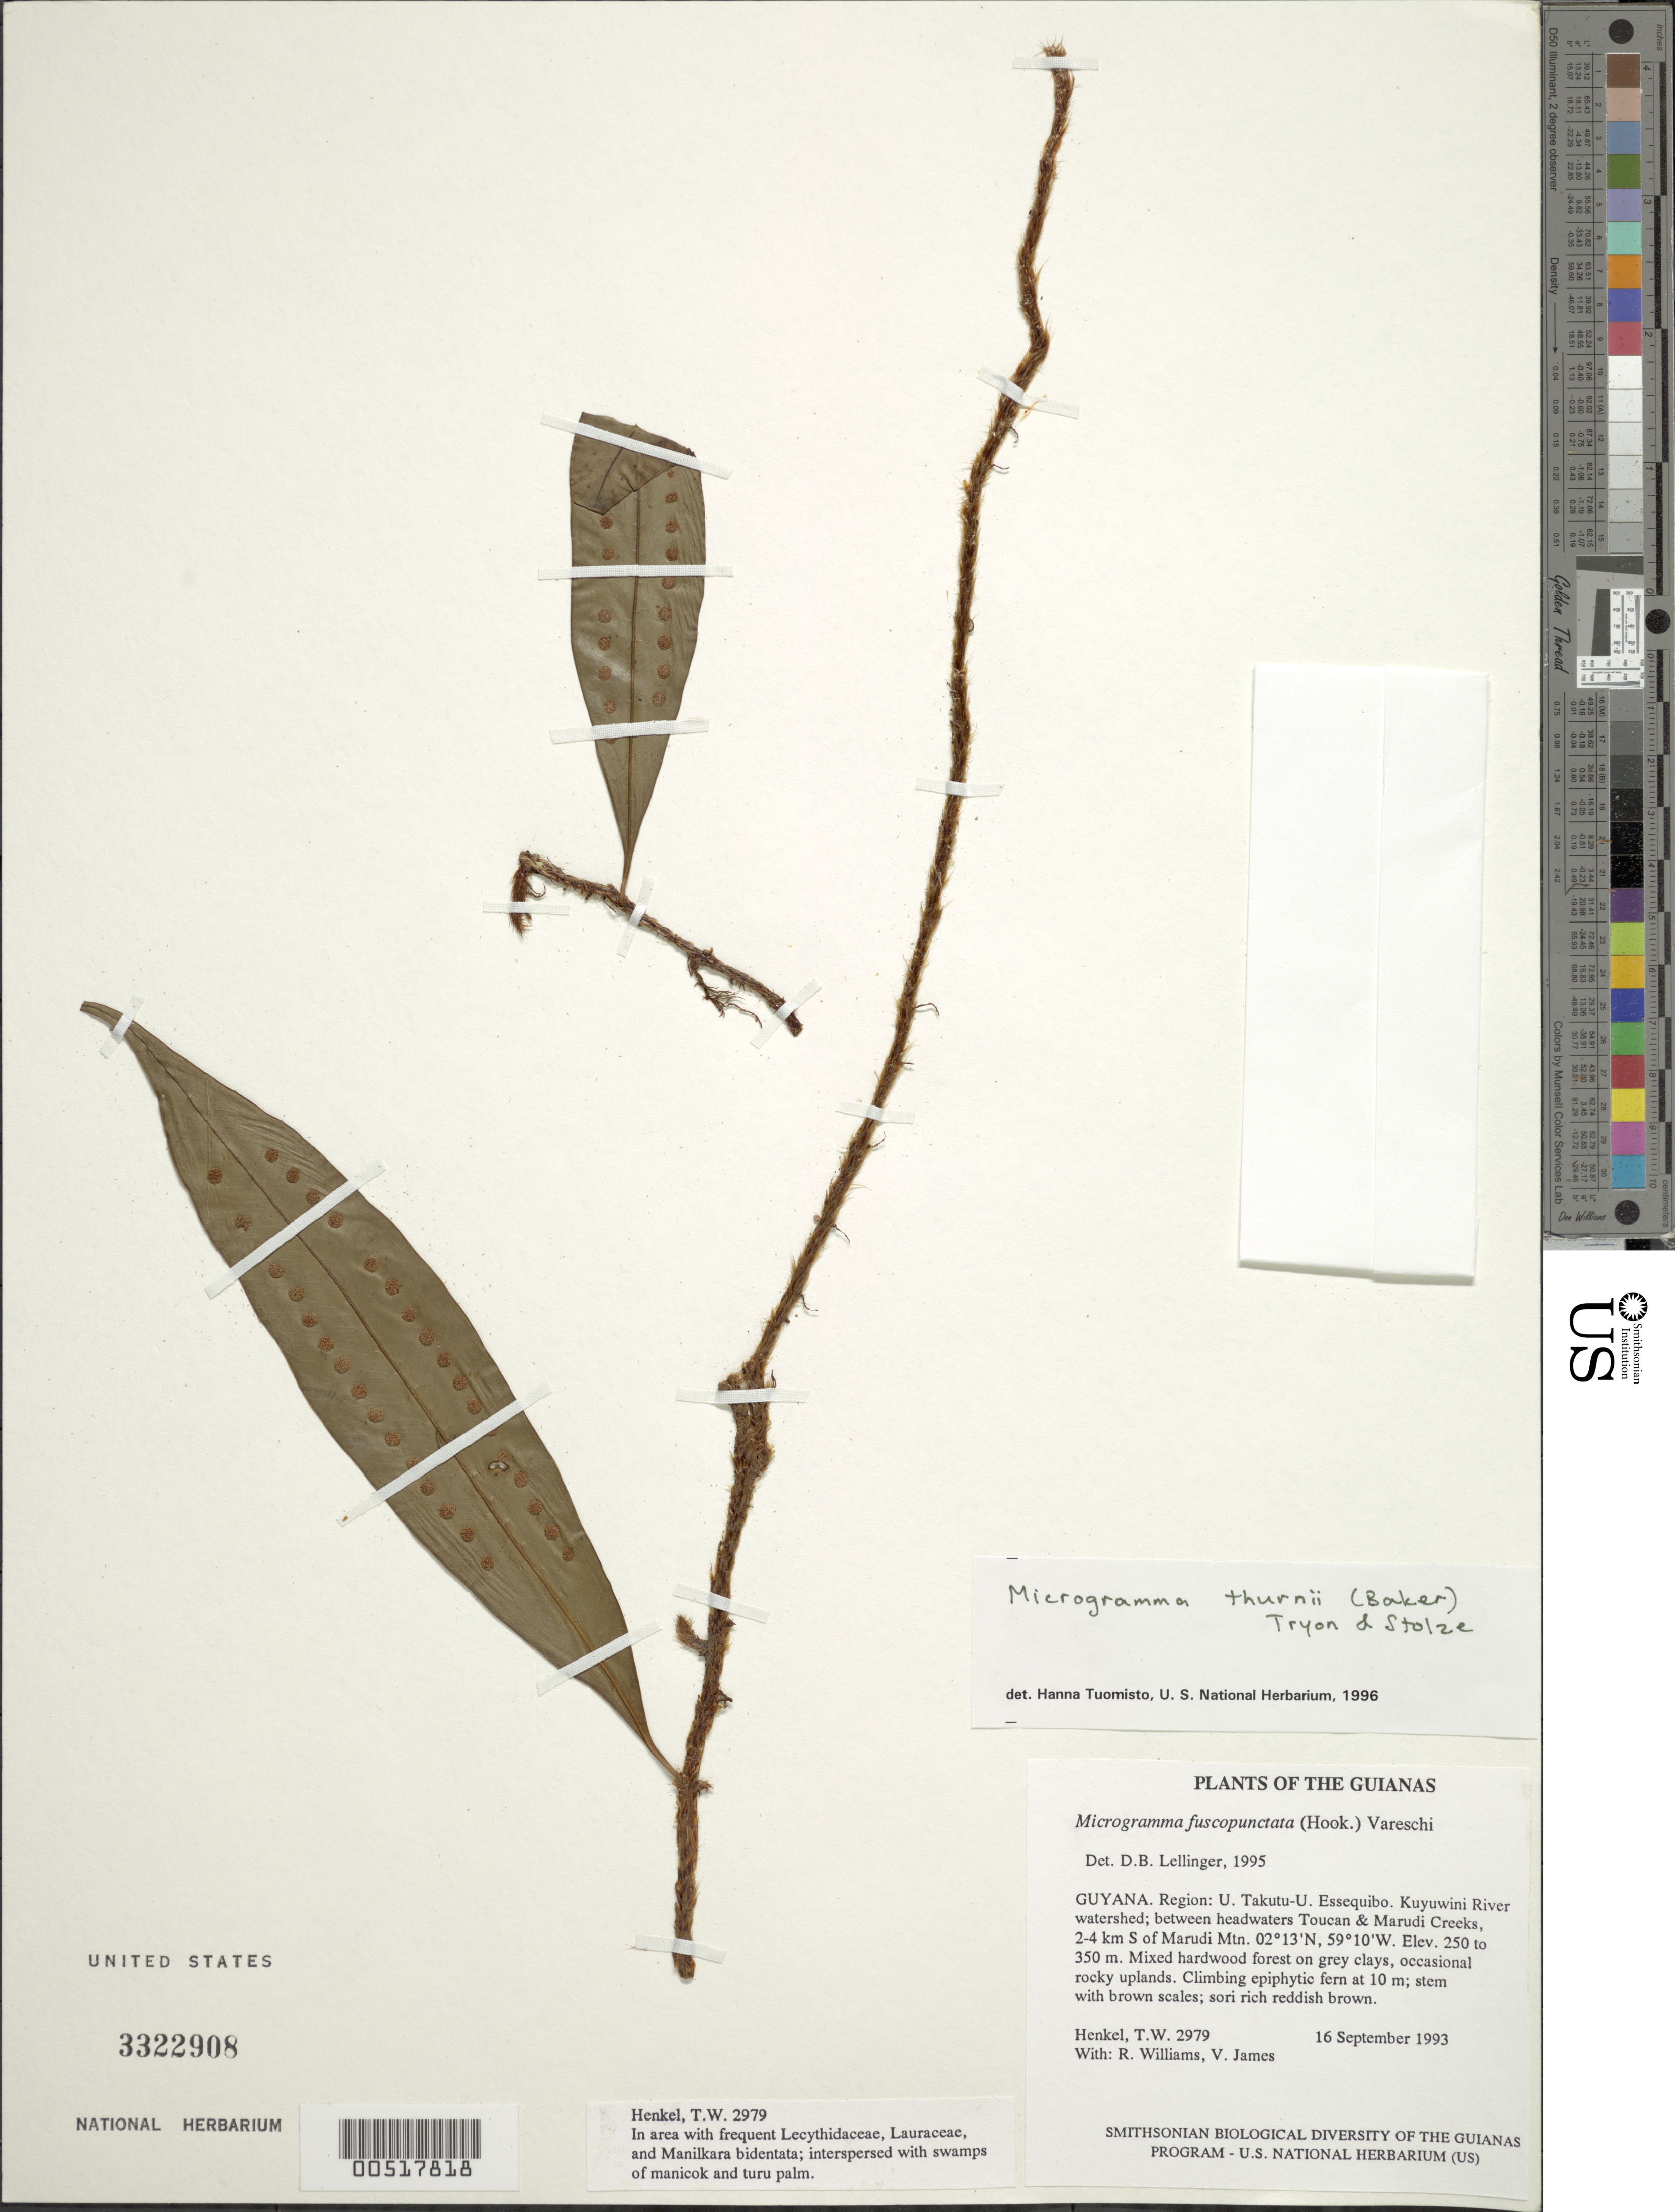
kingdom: Plantae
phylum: Tracheophyta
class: Polypodiopsida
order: Polypodiales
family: Polypodiaceae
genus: Microgramma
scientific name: Microgramma thurnii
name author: (Baker) R.M. Tryon & Stolze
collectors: T. Henkel, R. Williams & V. James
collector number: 2979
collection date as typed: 16 September 1993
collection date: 1993-09-16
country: Guyana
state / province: U. Takutu-U. Essequibo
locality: Kuyuwini R watershed; between headwaters Toucan & Marudi Creeks, 2-4 km S of Marudi Mt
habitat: Mixed hardwood forest on grey clays, occasional rocky uplands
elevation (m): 250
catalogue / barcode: US 3322908